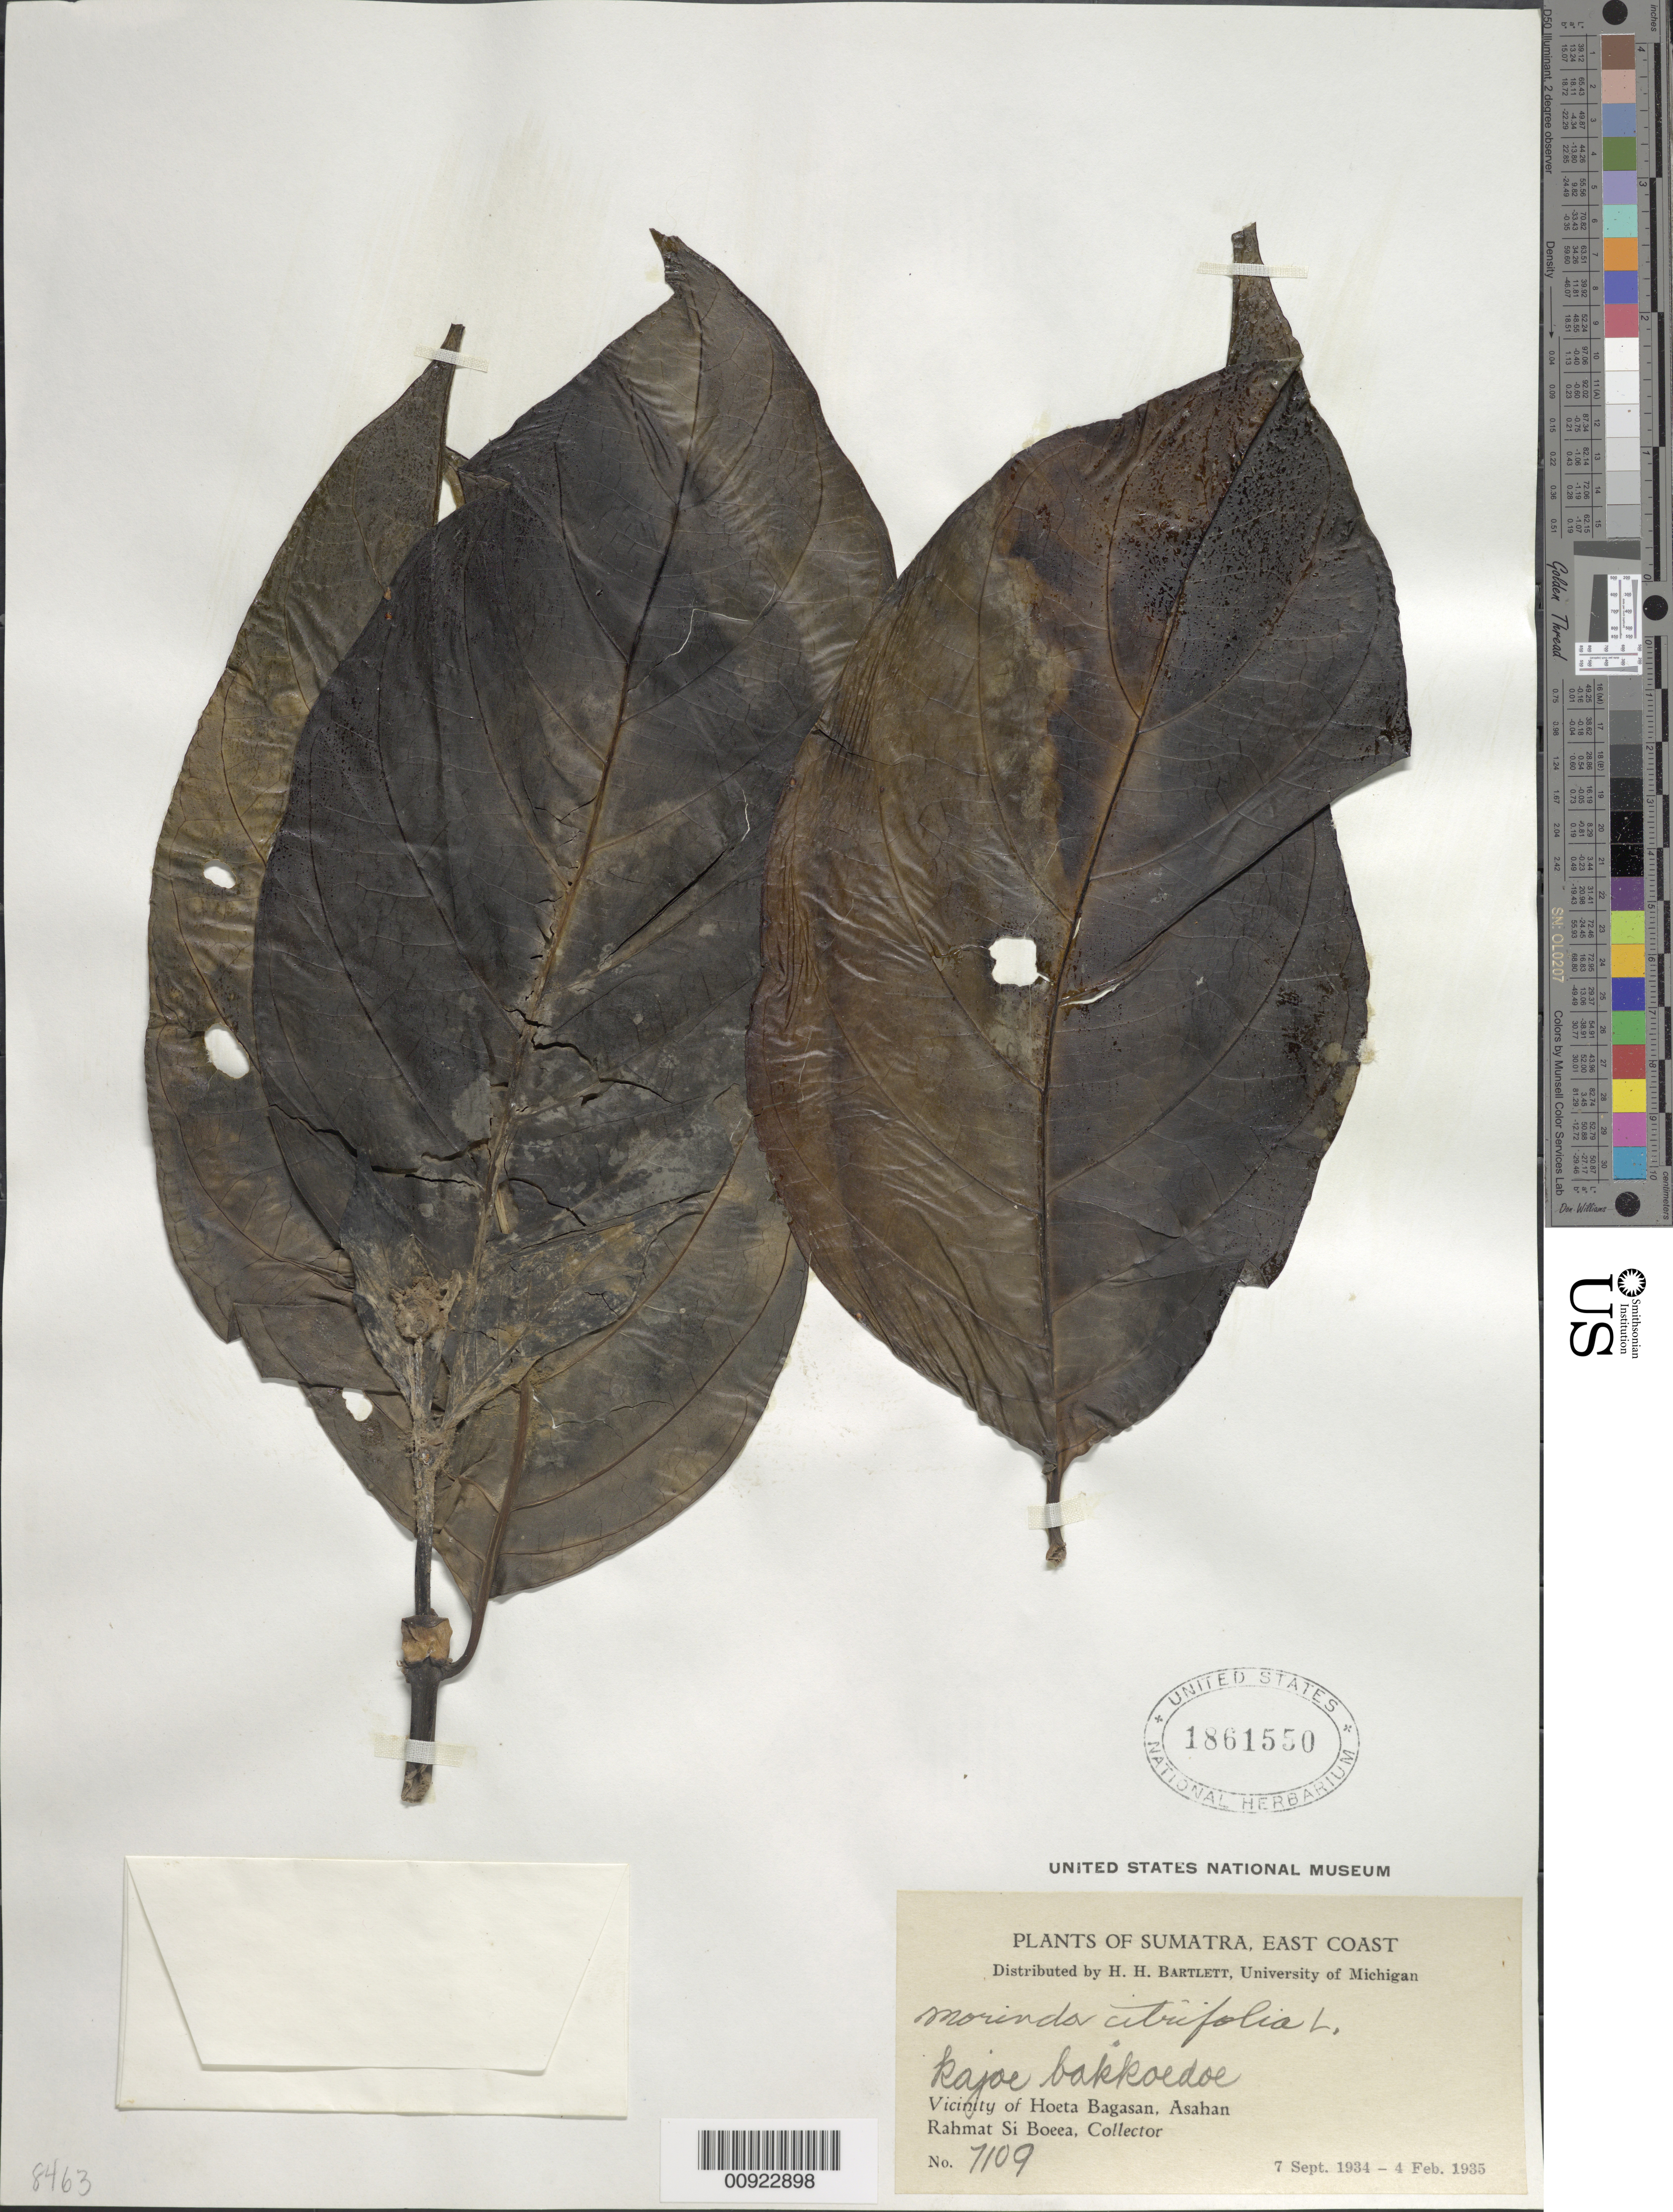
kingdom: Plantae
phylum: Tracheophyta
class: Magnoliopsida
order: Gentianales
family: Rubiaceae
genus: Morinda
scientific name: Morinda citrifolia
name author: L.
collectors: Rahmat Si Boeea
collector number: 7109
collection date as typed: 07 Sep 1934 to 04 Feb 1935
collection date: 1934-09-07/1935-02-04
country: Indonesia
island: Sumatra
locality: East coast; vicinity of Hoeta Bagasan, Asahan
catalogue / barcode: US 1861550